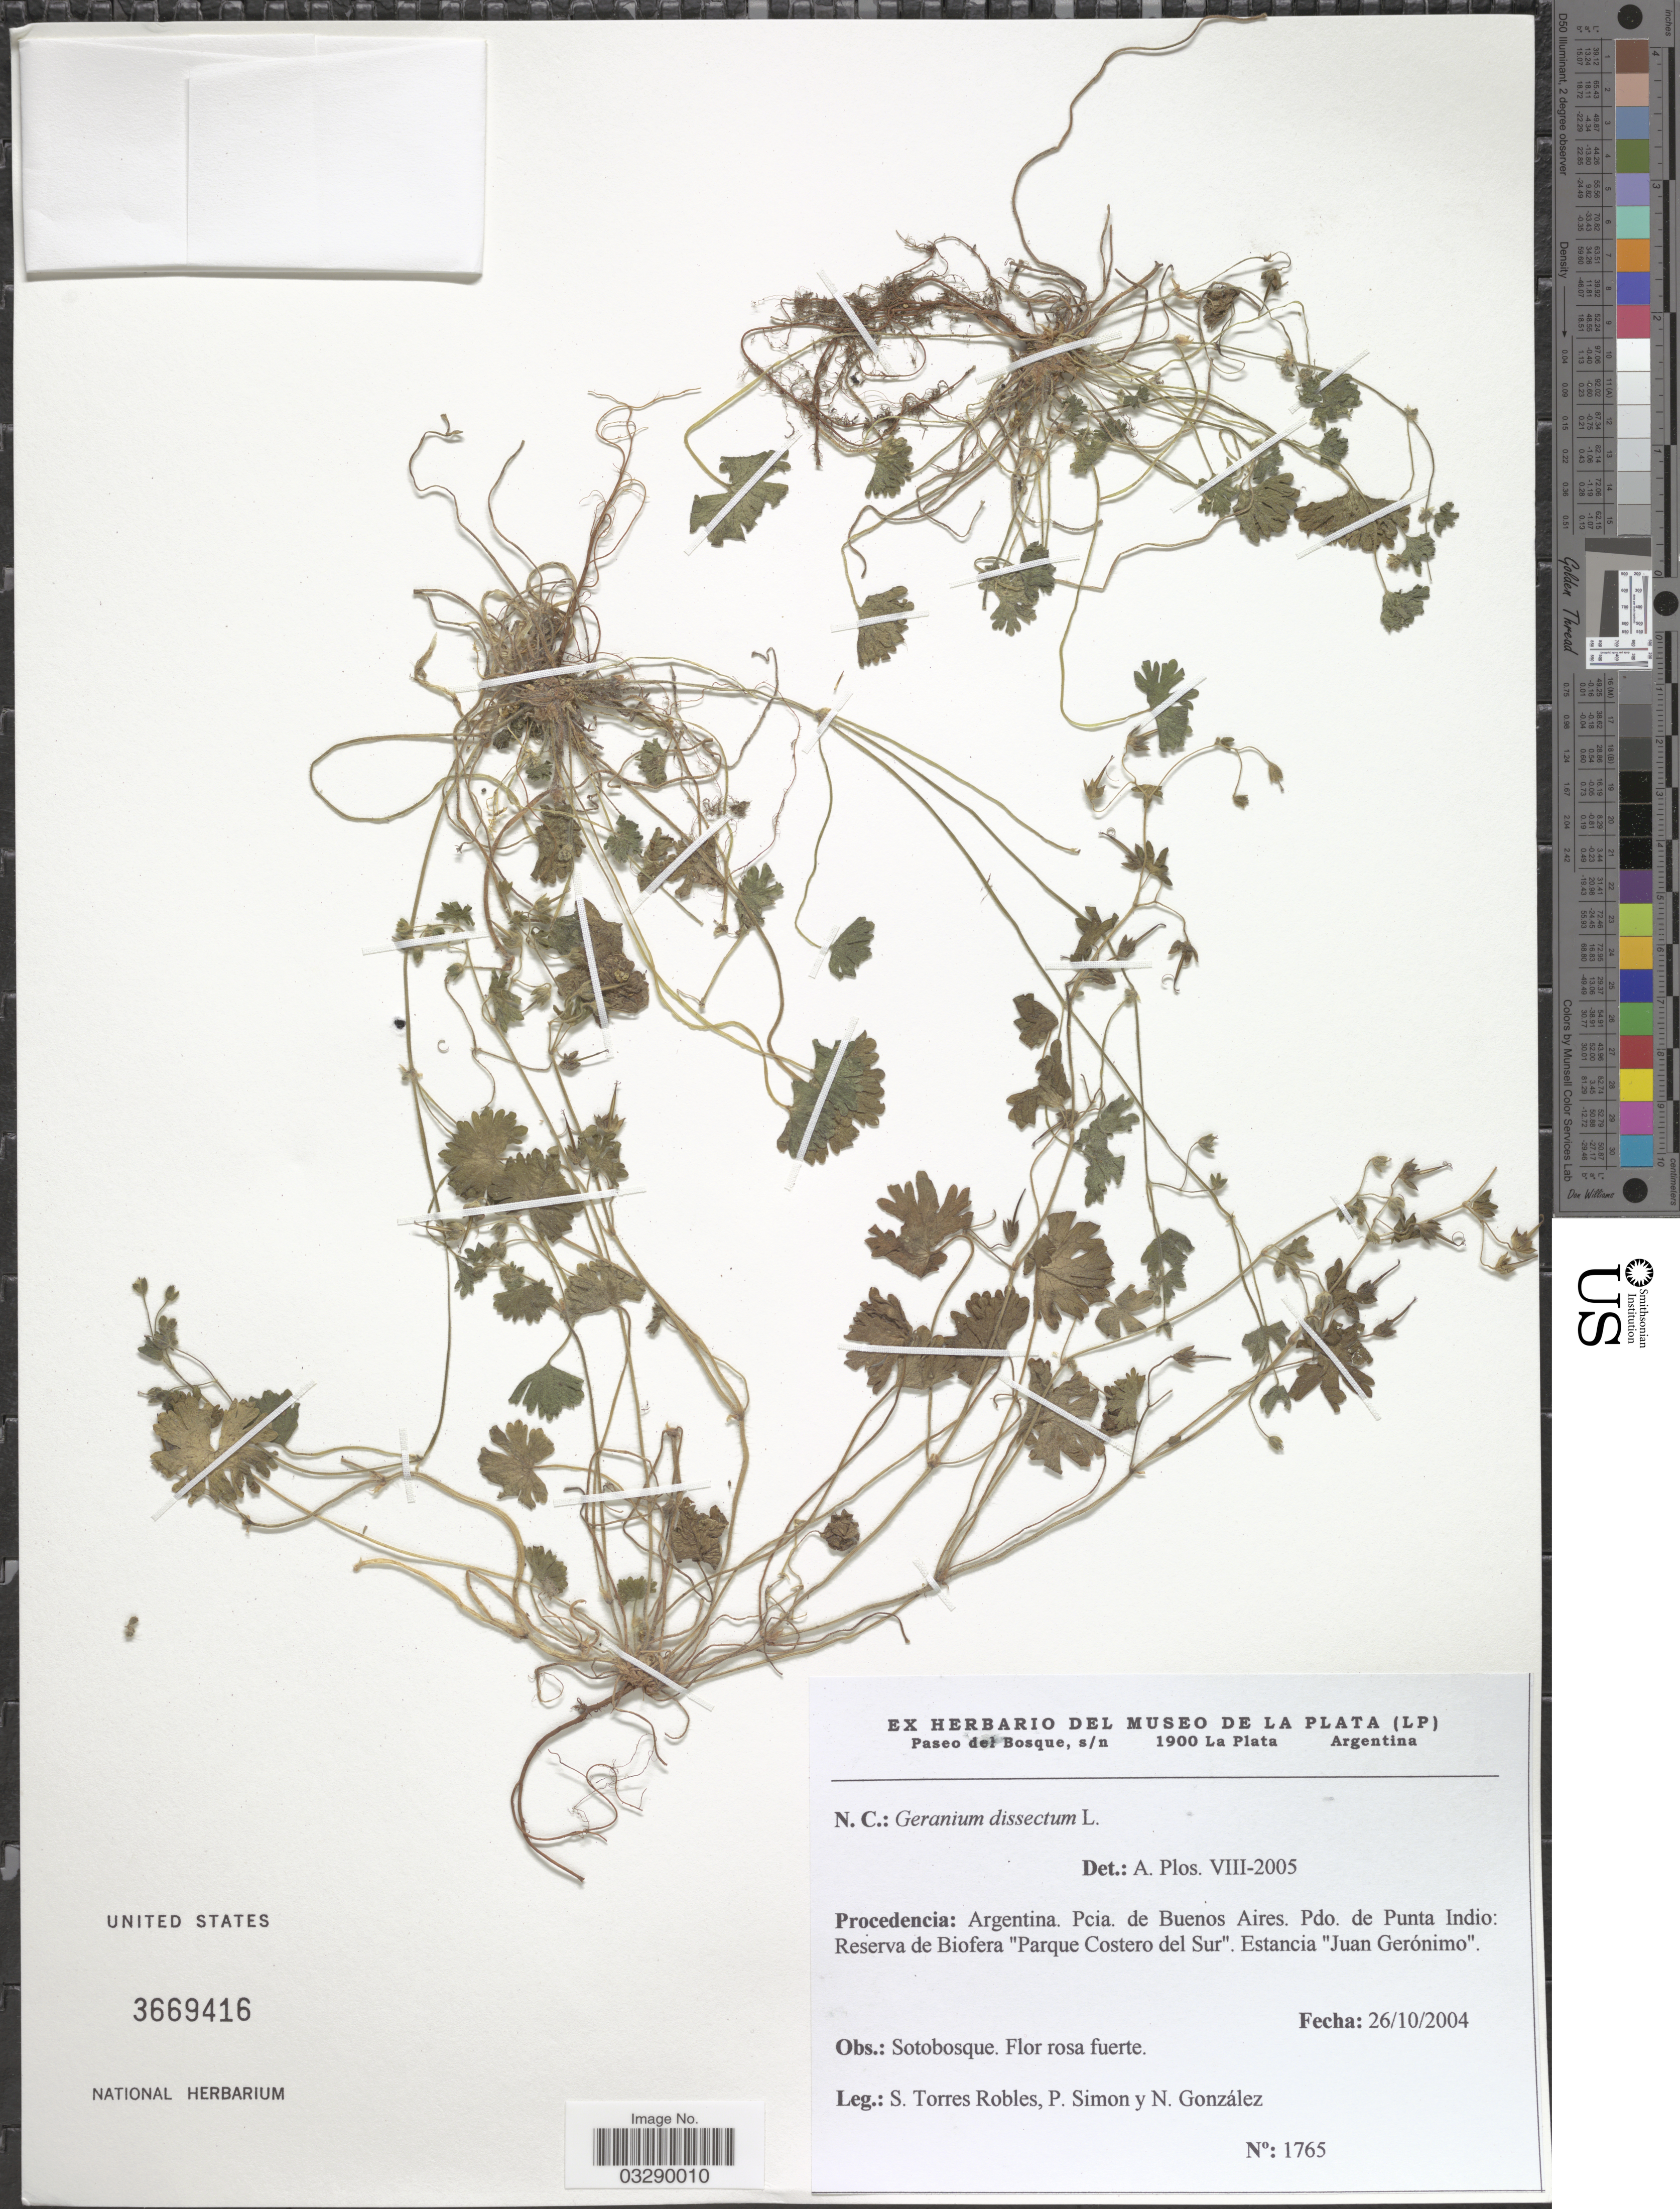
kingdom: Plantae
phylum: Tracheophyta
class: Magnoliopsida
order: Geraniales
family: Geraniaceae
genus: Geranium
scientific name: Geranium dissectum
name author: L.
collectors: S. Torres Robles, P. Simon & N. Gonzalez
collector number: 1765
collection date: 2004-10-26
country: Argentina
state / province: Buenos Aires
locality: Pcia. de Buenos Aires. Pdo. de Punta Indio: Reserva de Biofera "Parque Costero del Sur". Estancia "Juan Gerónimo".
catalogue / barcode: US 3669416